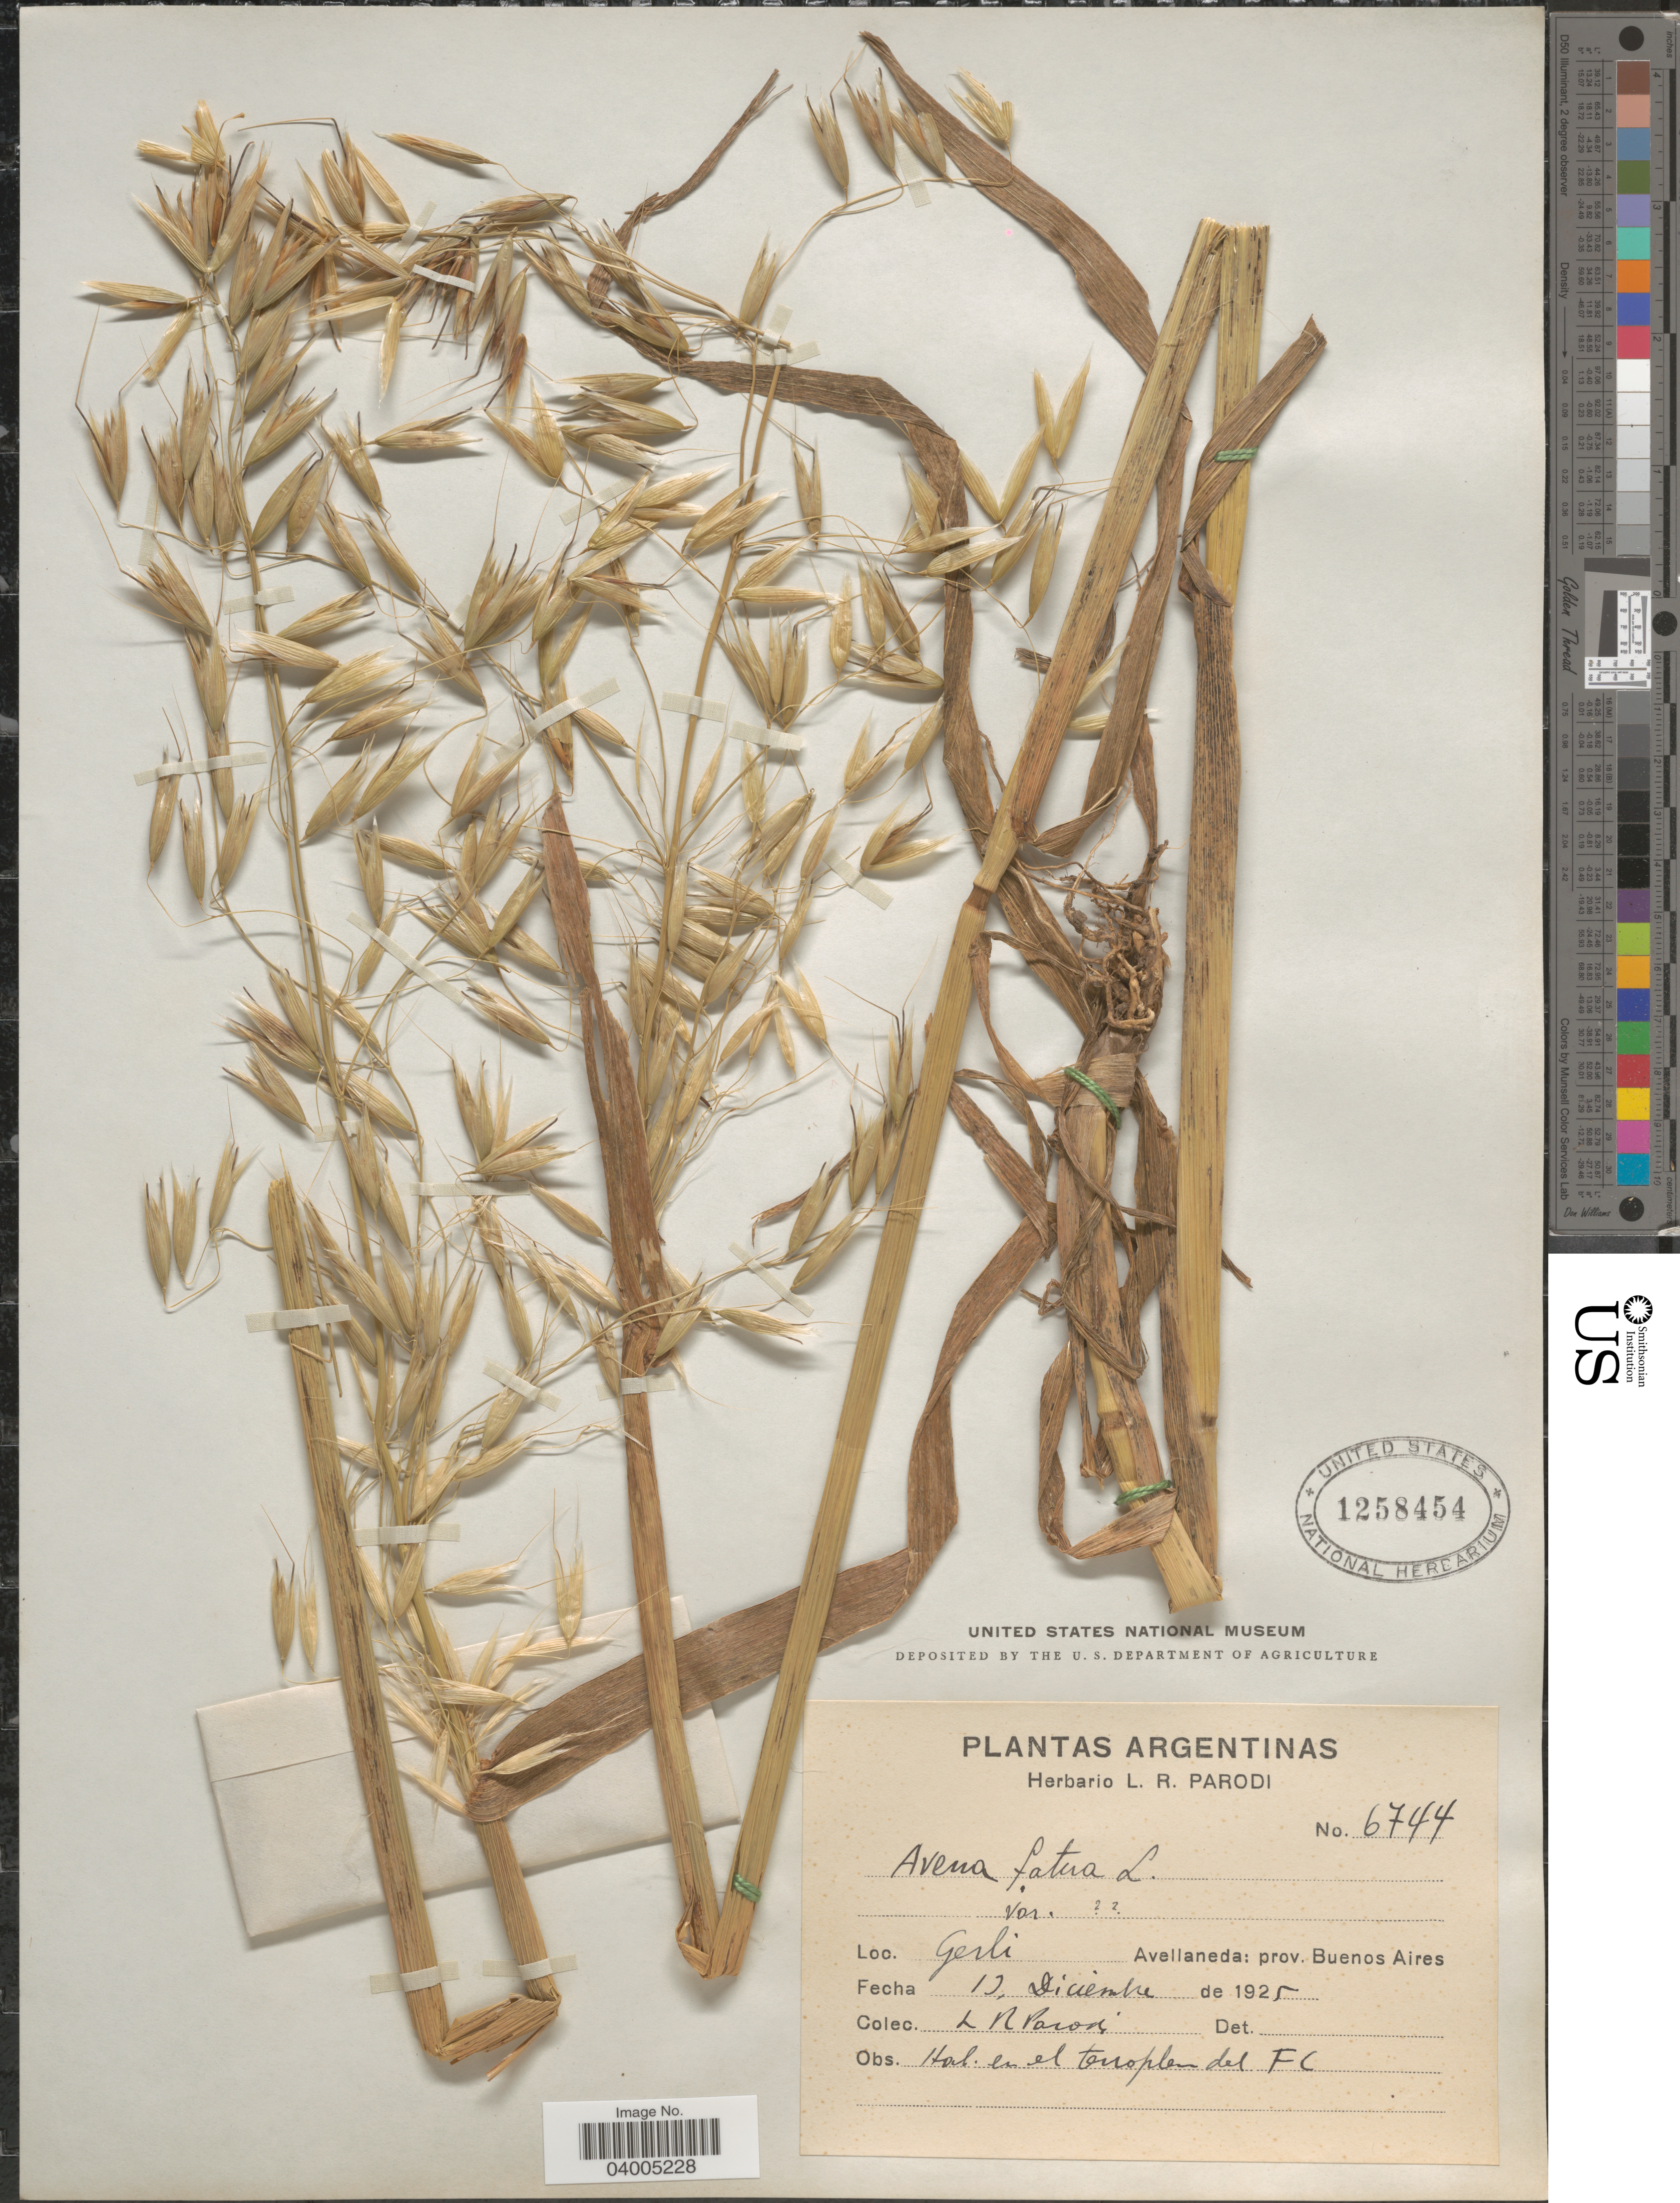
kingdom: Plantae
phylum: Tracheophyta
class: Liliopsida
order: Poales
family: Poaceae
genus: Avena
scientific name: Avena fatua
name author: L.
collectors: L. R. Parodi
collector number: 6744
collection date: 1925-12-13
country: Argentina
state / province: Buenos Aires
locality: Gerli Avellaneda. Hal. en el troplen del FC [unsure placement].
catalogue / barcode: US 1258454